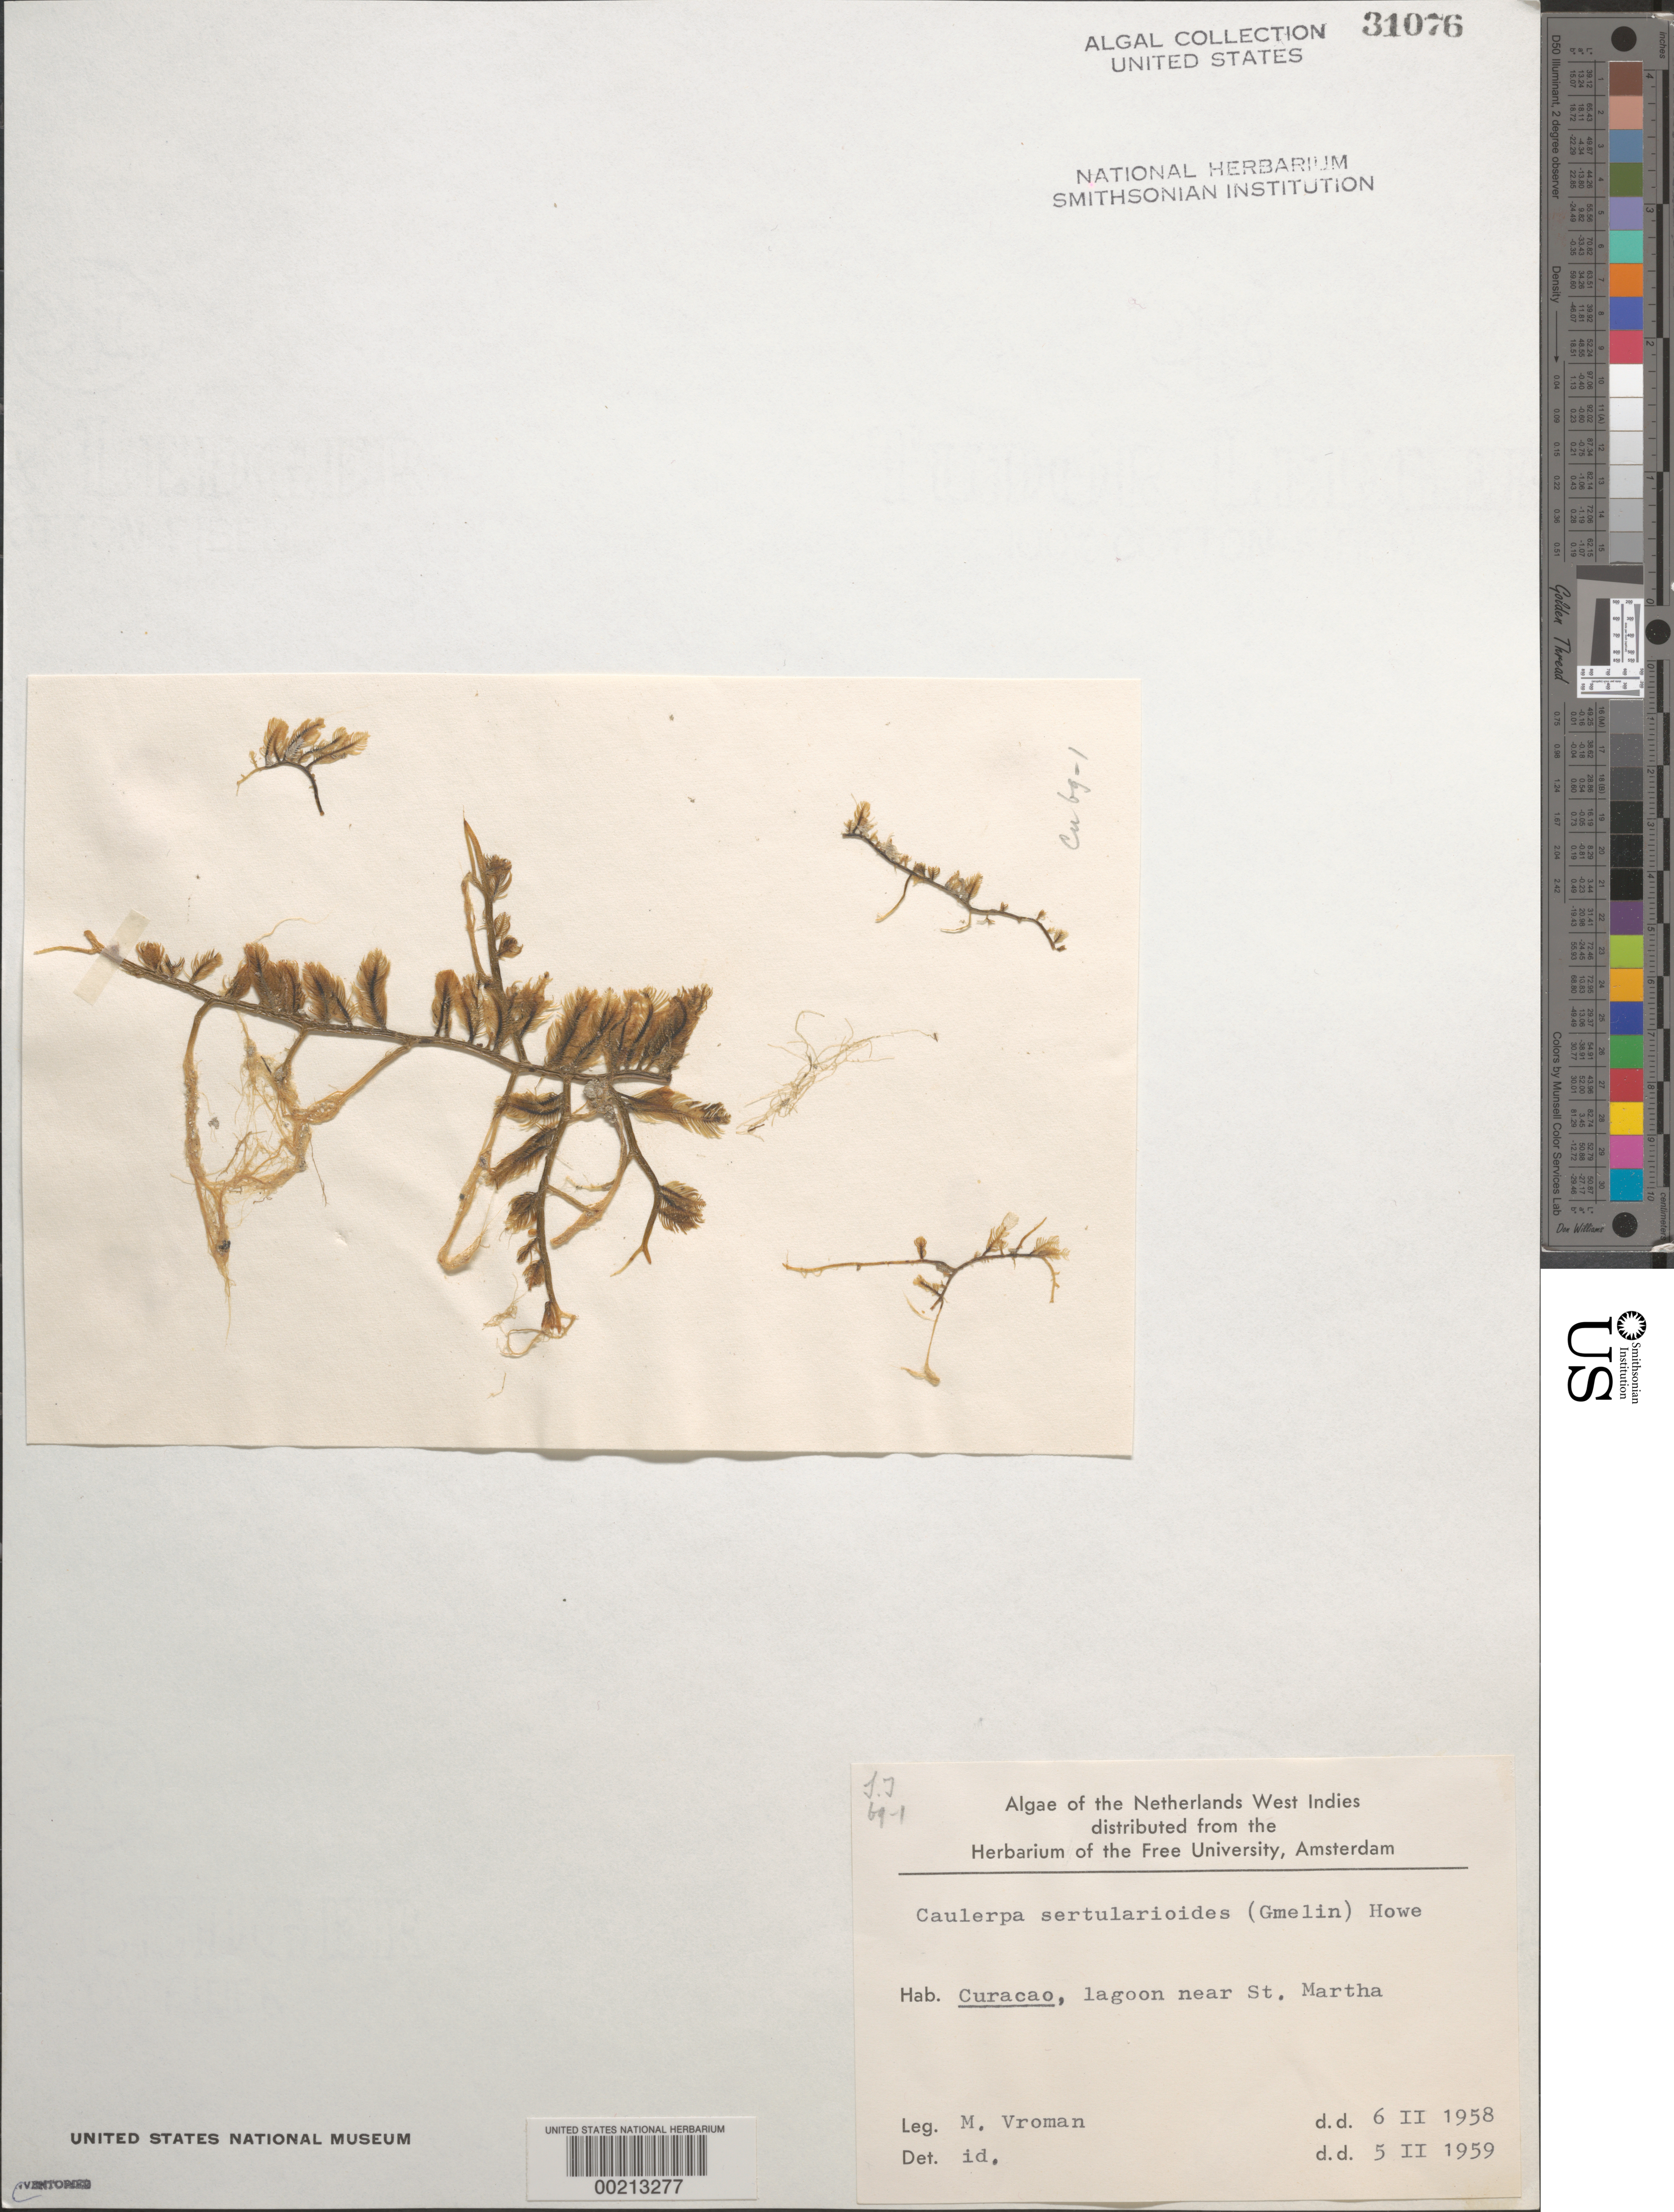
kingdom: Plantae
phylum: Chlorophyta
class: Ulvophyceae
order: Bryopsidales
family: Caulerpaceae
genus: Caulerpa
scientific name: Caulerpa sertularioides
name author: (S.G. Gmel.) M. Howe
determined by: Vroman, M.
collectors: M. Vroman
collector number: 69-1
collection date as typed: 06 Feb 1958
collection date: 1958-02-06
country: Curaçao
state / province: ABC Islands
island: Curaçao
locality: Lagoon near St. Martha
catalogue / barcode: US 31076